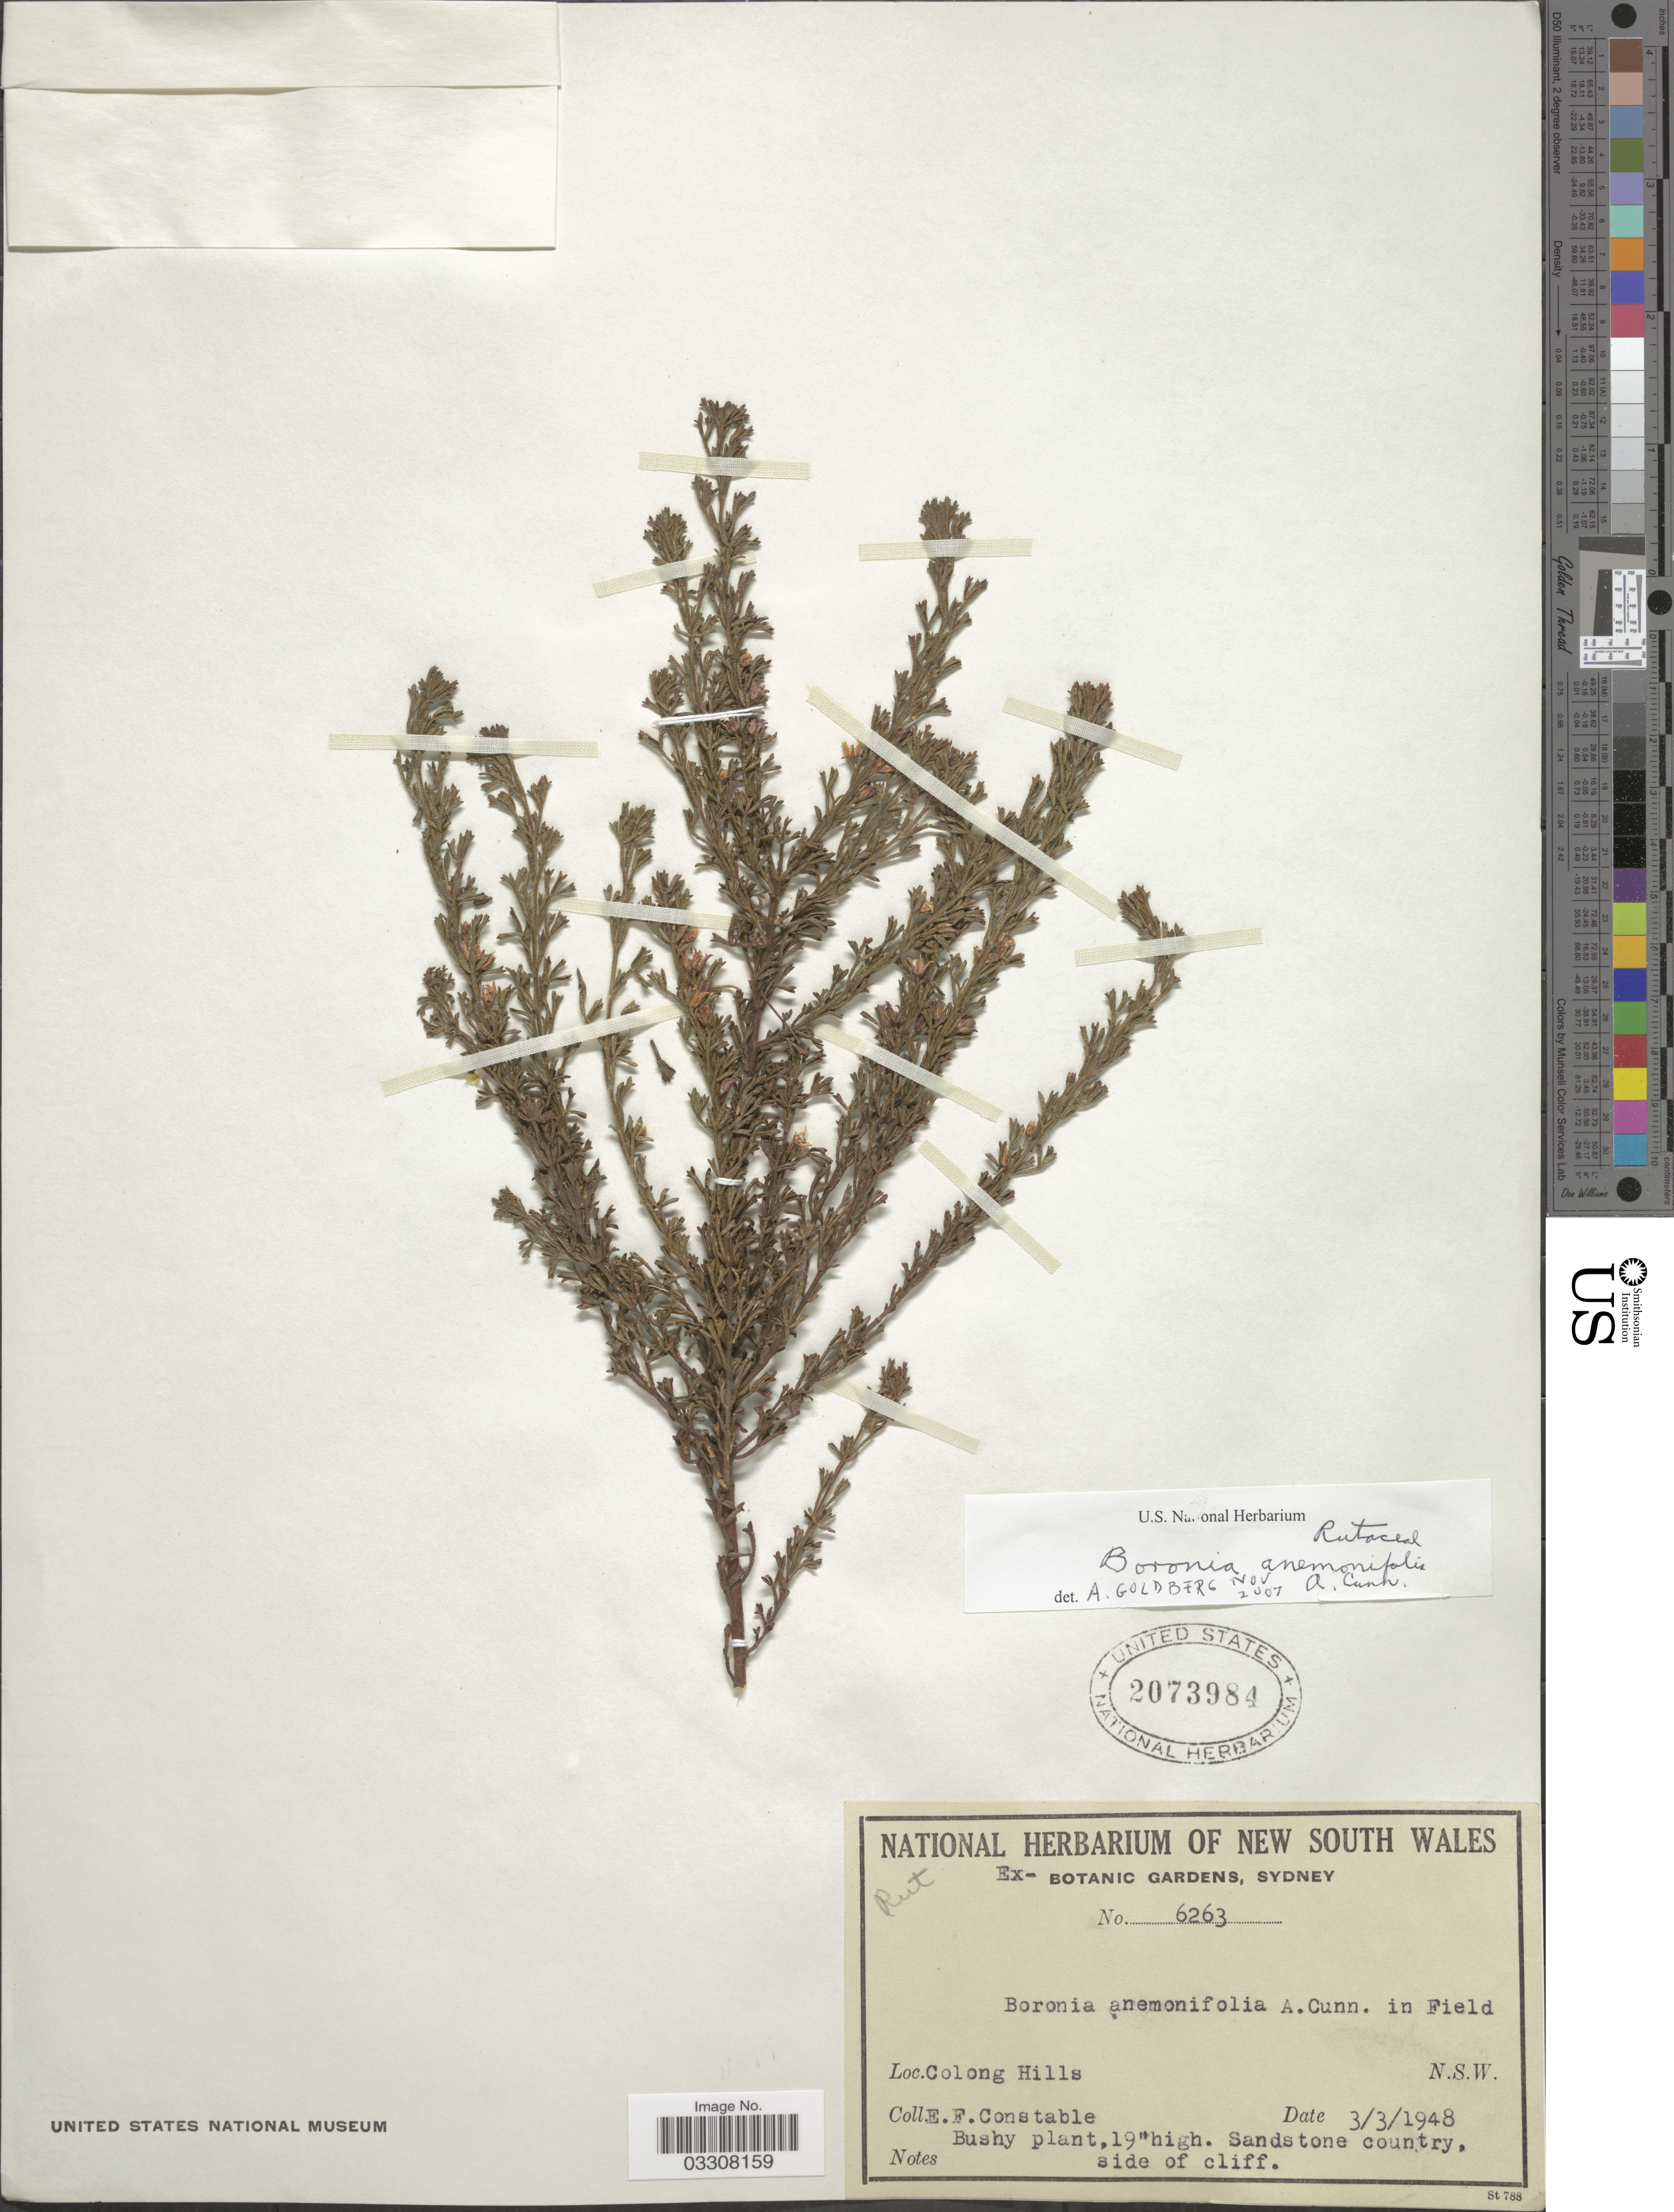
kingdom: Plantae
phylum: Tracheophyta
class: Magnoliopsida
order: Sapindales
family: Rutaceae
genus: Cyanothamnus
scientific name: Cyanothamnus anemonifolius subsp. anemonifolius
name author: (A. Cunn.) Duretto & Heslewood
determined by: Strong, Mark T., (BOT), Smithsonian Institution - National Museum of Natural History (UNITED STATES)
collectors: E. F. Constable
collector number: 6263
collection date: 1948-03-03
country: Australia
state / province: New South Wales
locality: Colong Hills. N.S.W.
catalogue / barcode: US 2073984